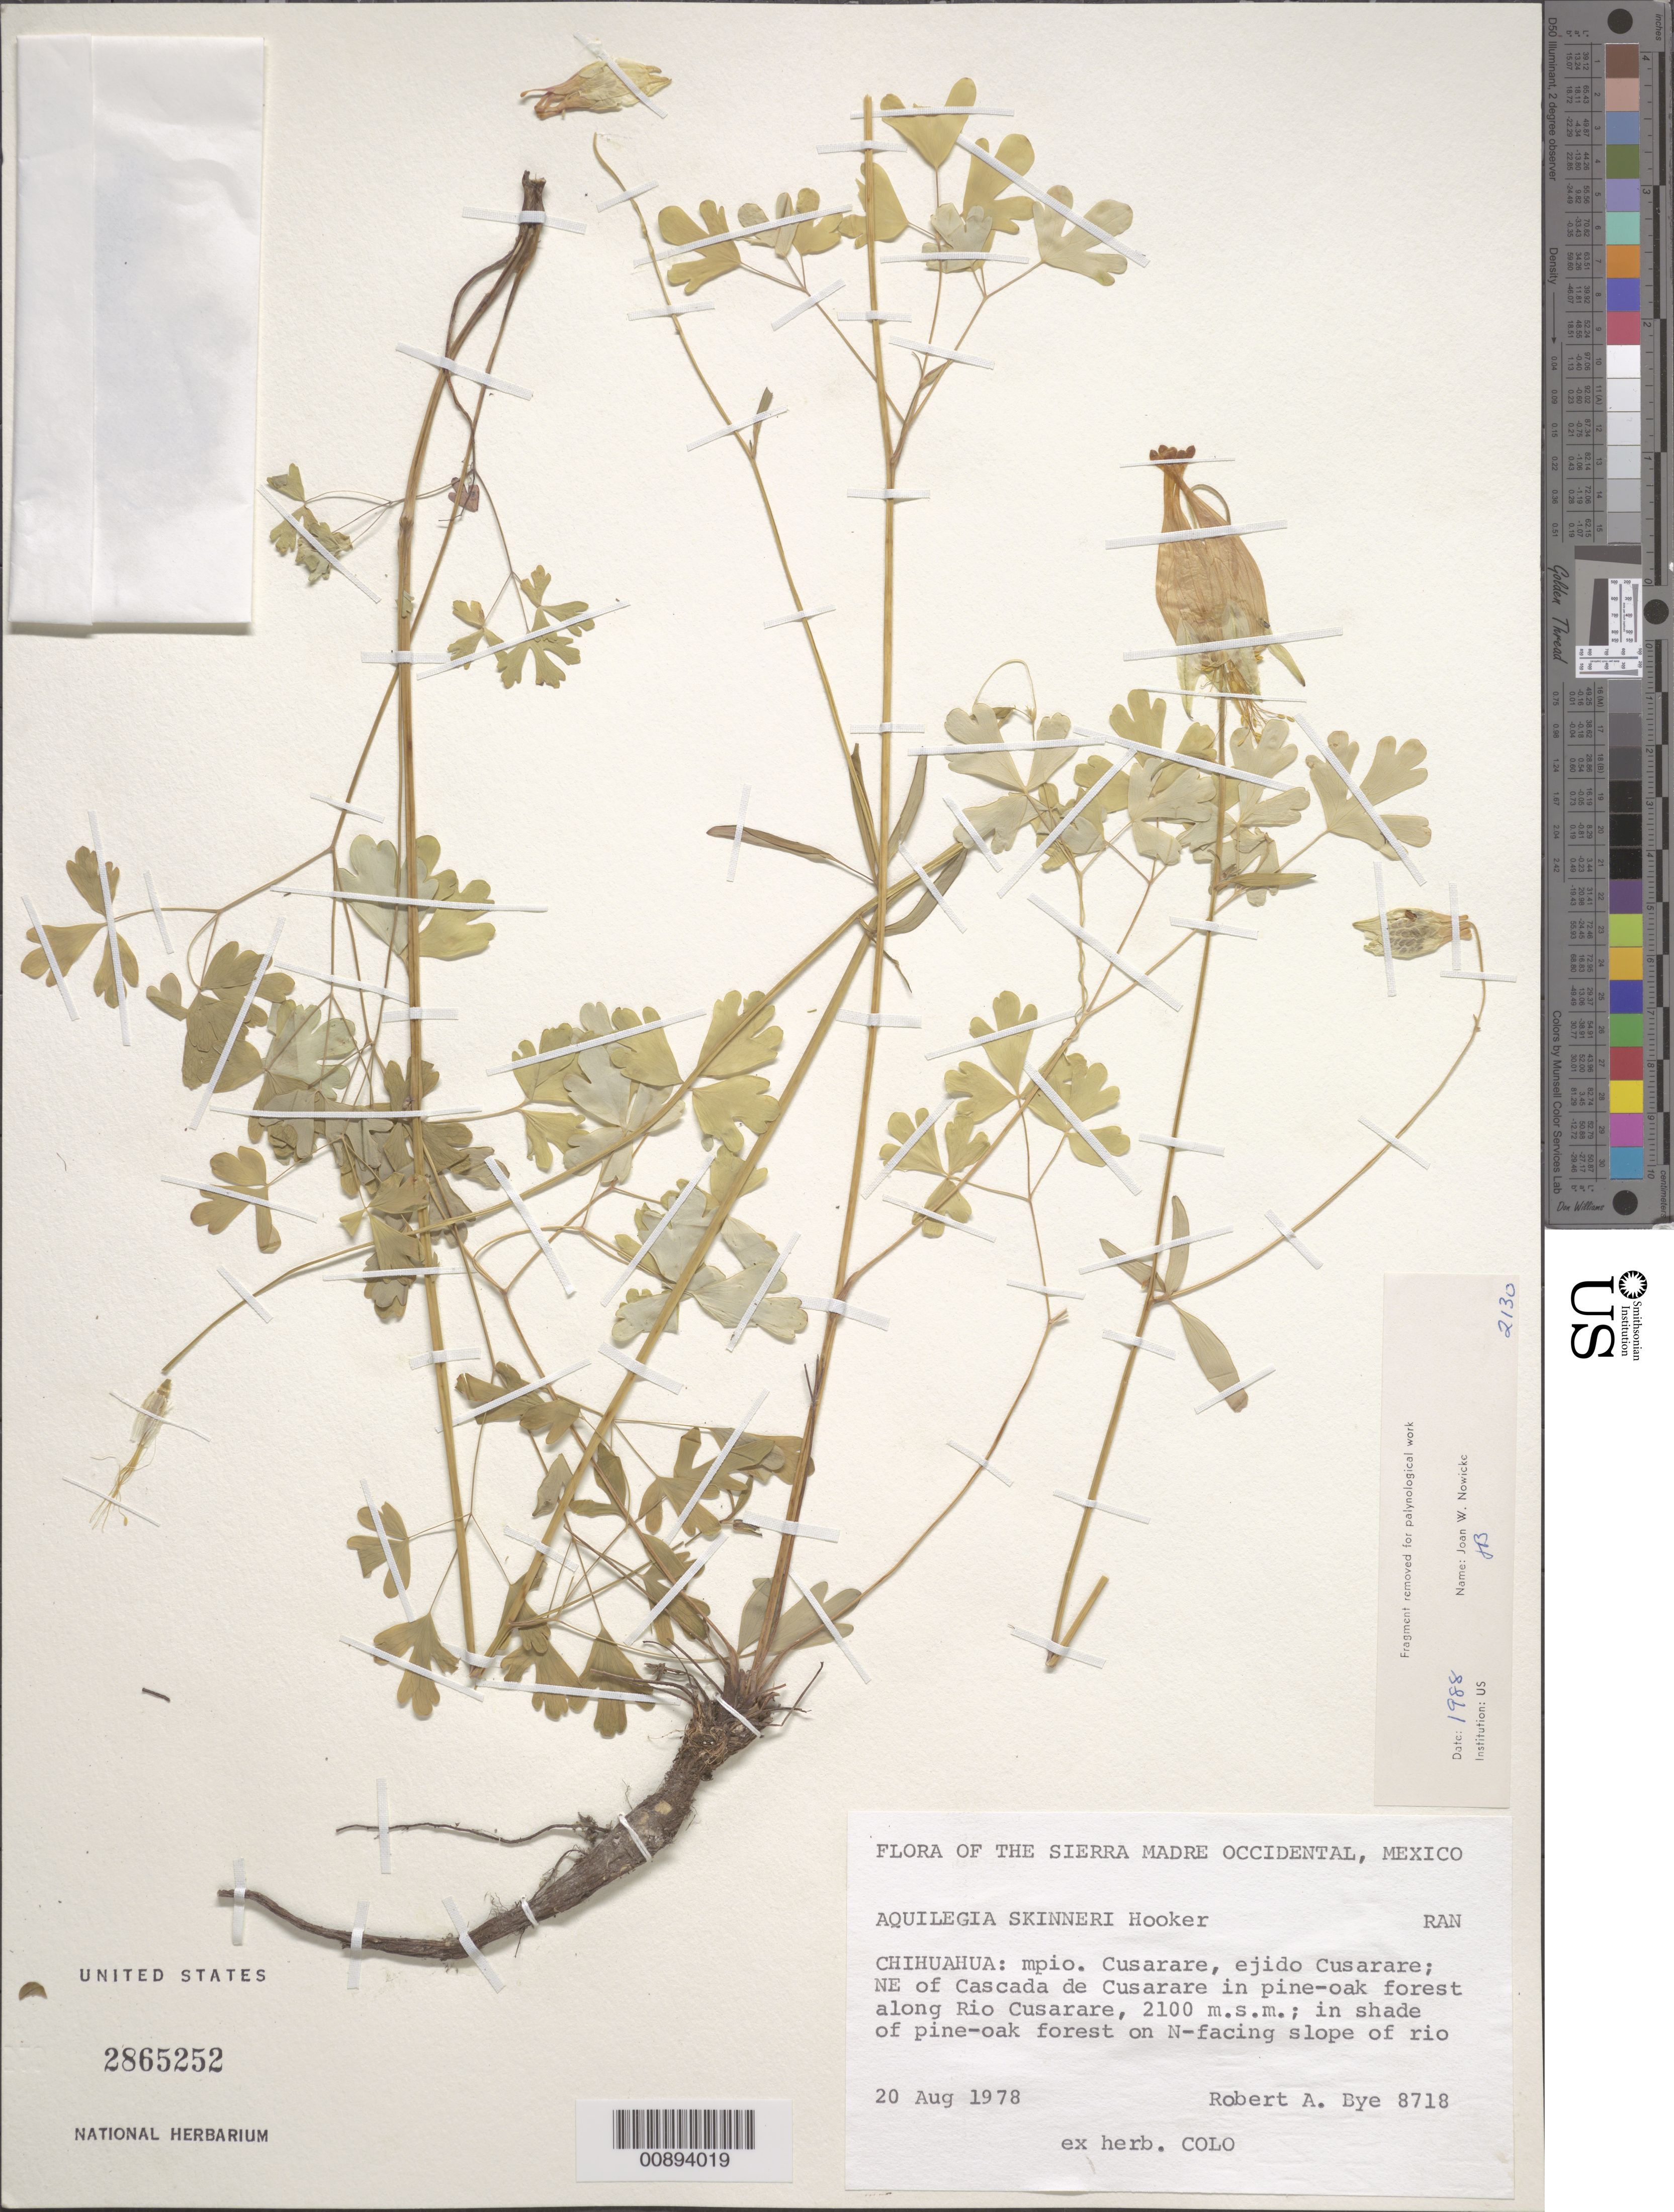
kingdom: Plantae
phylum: Tracheophyta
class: Magnoliopsida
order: Ranunculales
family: Ranunculaceae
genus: Aquilegia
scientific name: Aquilegia skinneri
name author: Hook. f.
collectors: R. A. Bye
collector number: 8718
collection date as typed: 20 Aug 1978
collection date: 1978-08-20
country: Mexico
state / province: Chihuahua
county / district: Cusarare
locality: Ejido Cusarare; NE of Cascada de Cusarare. Along Rio Cusarare.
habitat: Along river; in shade of pine-oak forest on N-facing slope of rio.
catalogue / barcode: US 2865252